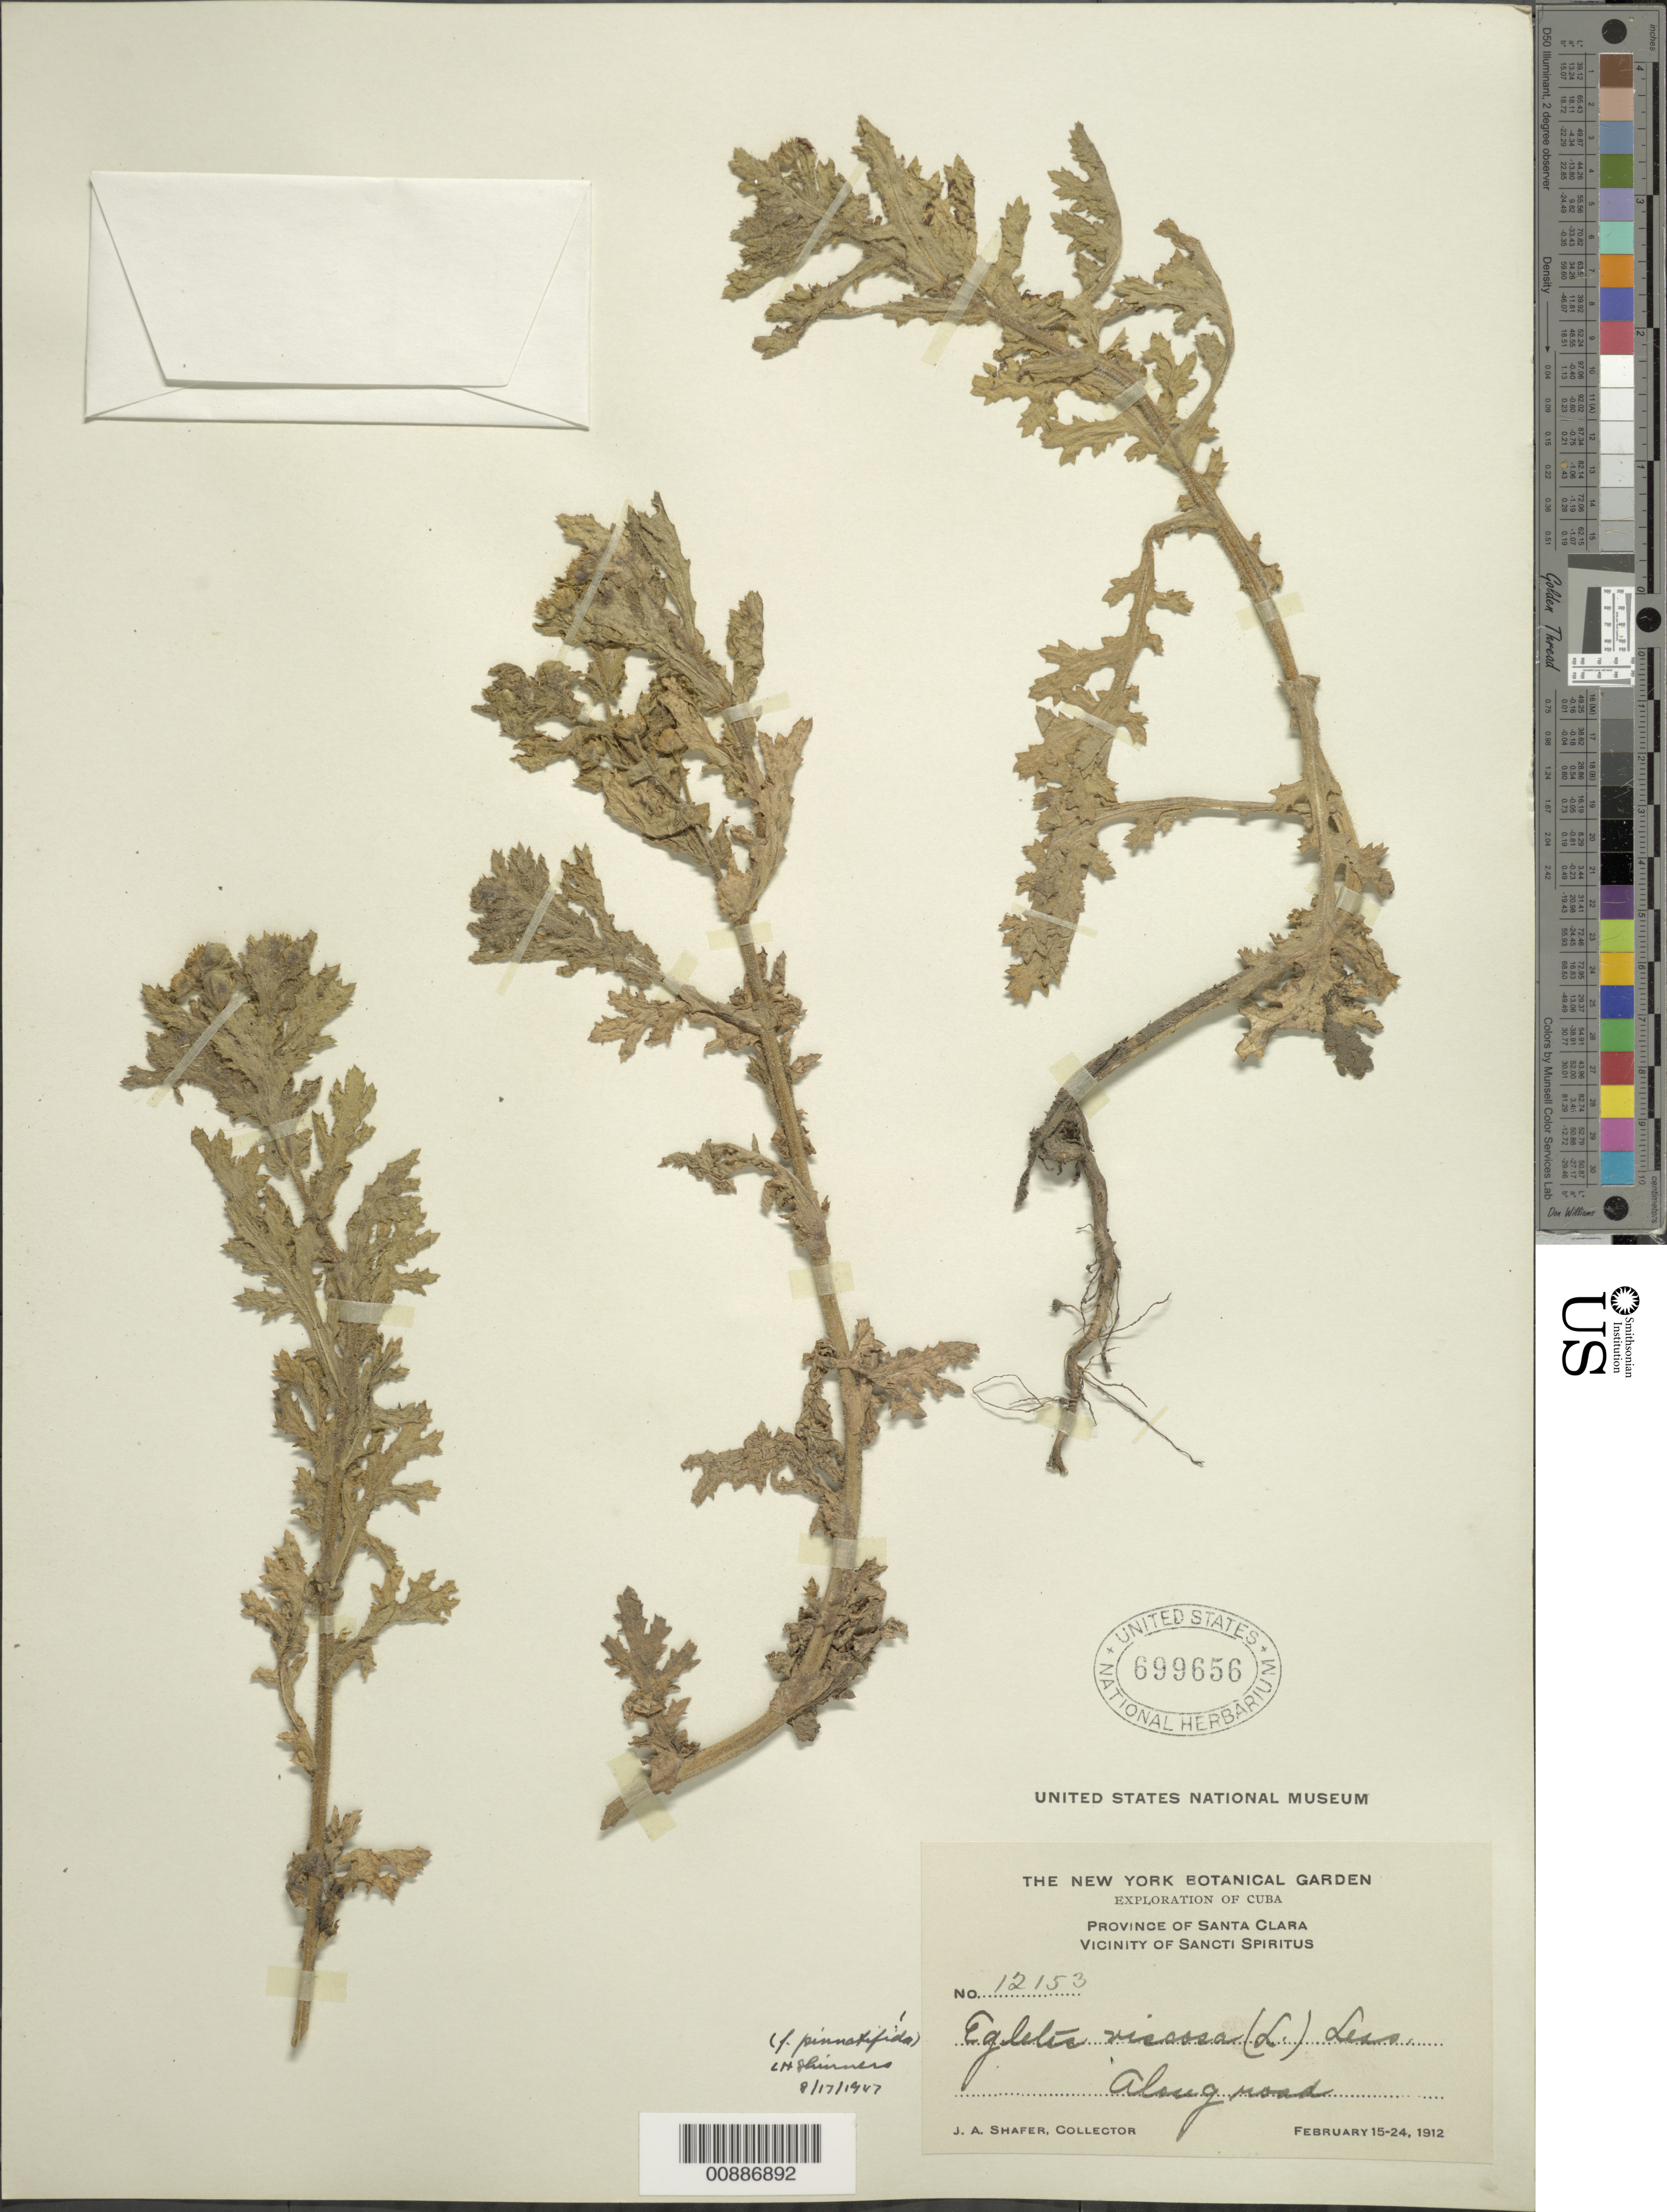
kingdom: Plantae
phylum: Tracheophyta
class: Magnoliopsida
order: Asterales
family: Asteraceae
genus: Egletes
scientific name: Egletes viscosa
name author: (L.) Less.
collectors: J. A. Shafer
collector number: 12153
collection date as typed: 15 Feb 1912 to 24 Feb 1912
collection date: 1912-02-15/1912-02-24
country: Cuba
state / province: Las Villas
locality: Vicinity of Sancti Spiritus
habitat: Along road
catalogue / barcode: US 699656